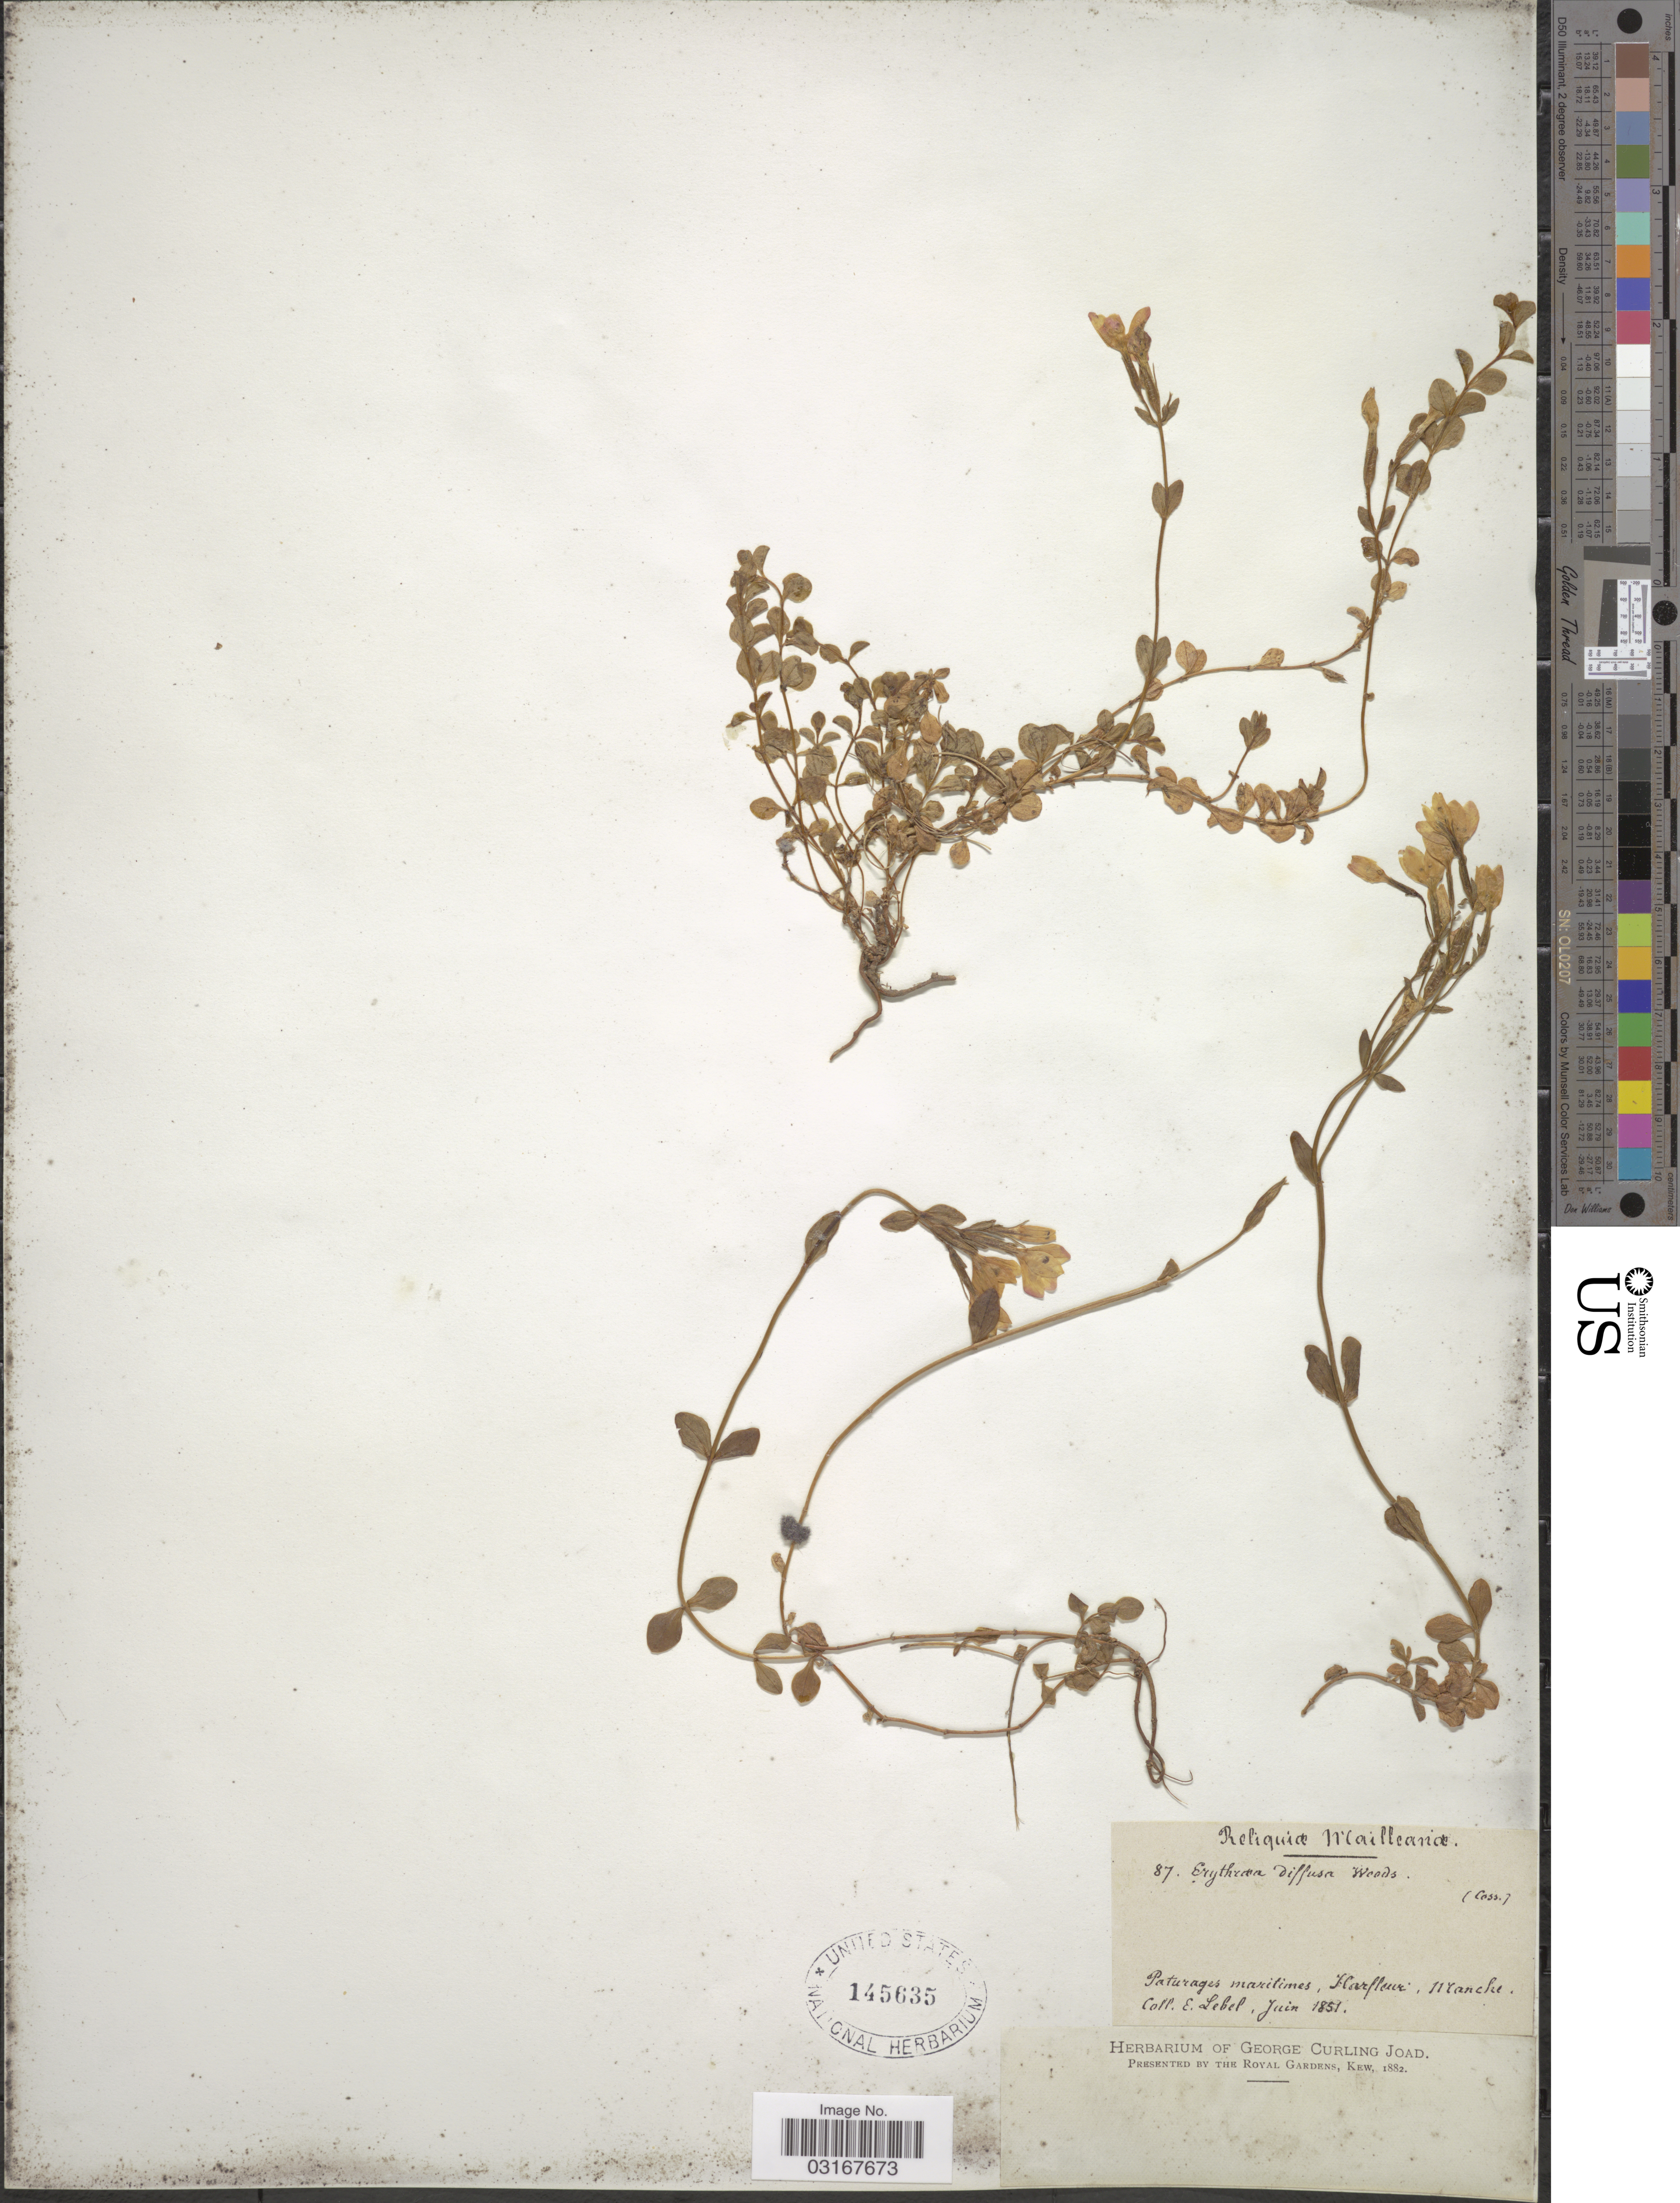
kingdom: Plantae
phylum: Tracheophyta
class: Magnoliopsida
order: Gentianales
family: Gentianaceae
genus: Centaurium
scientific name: Centaurium portense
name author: (Brot.) Butcher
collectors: E. Lebel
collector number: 87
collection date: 1851-06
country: France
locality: Paturages maritimes, Barfleur, Manche.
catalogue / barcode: US 145635